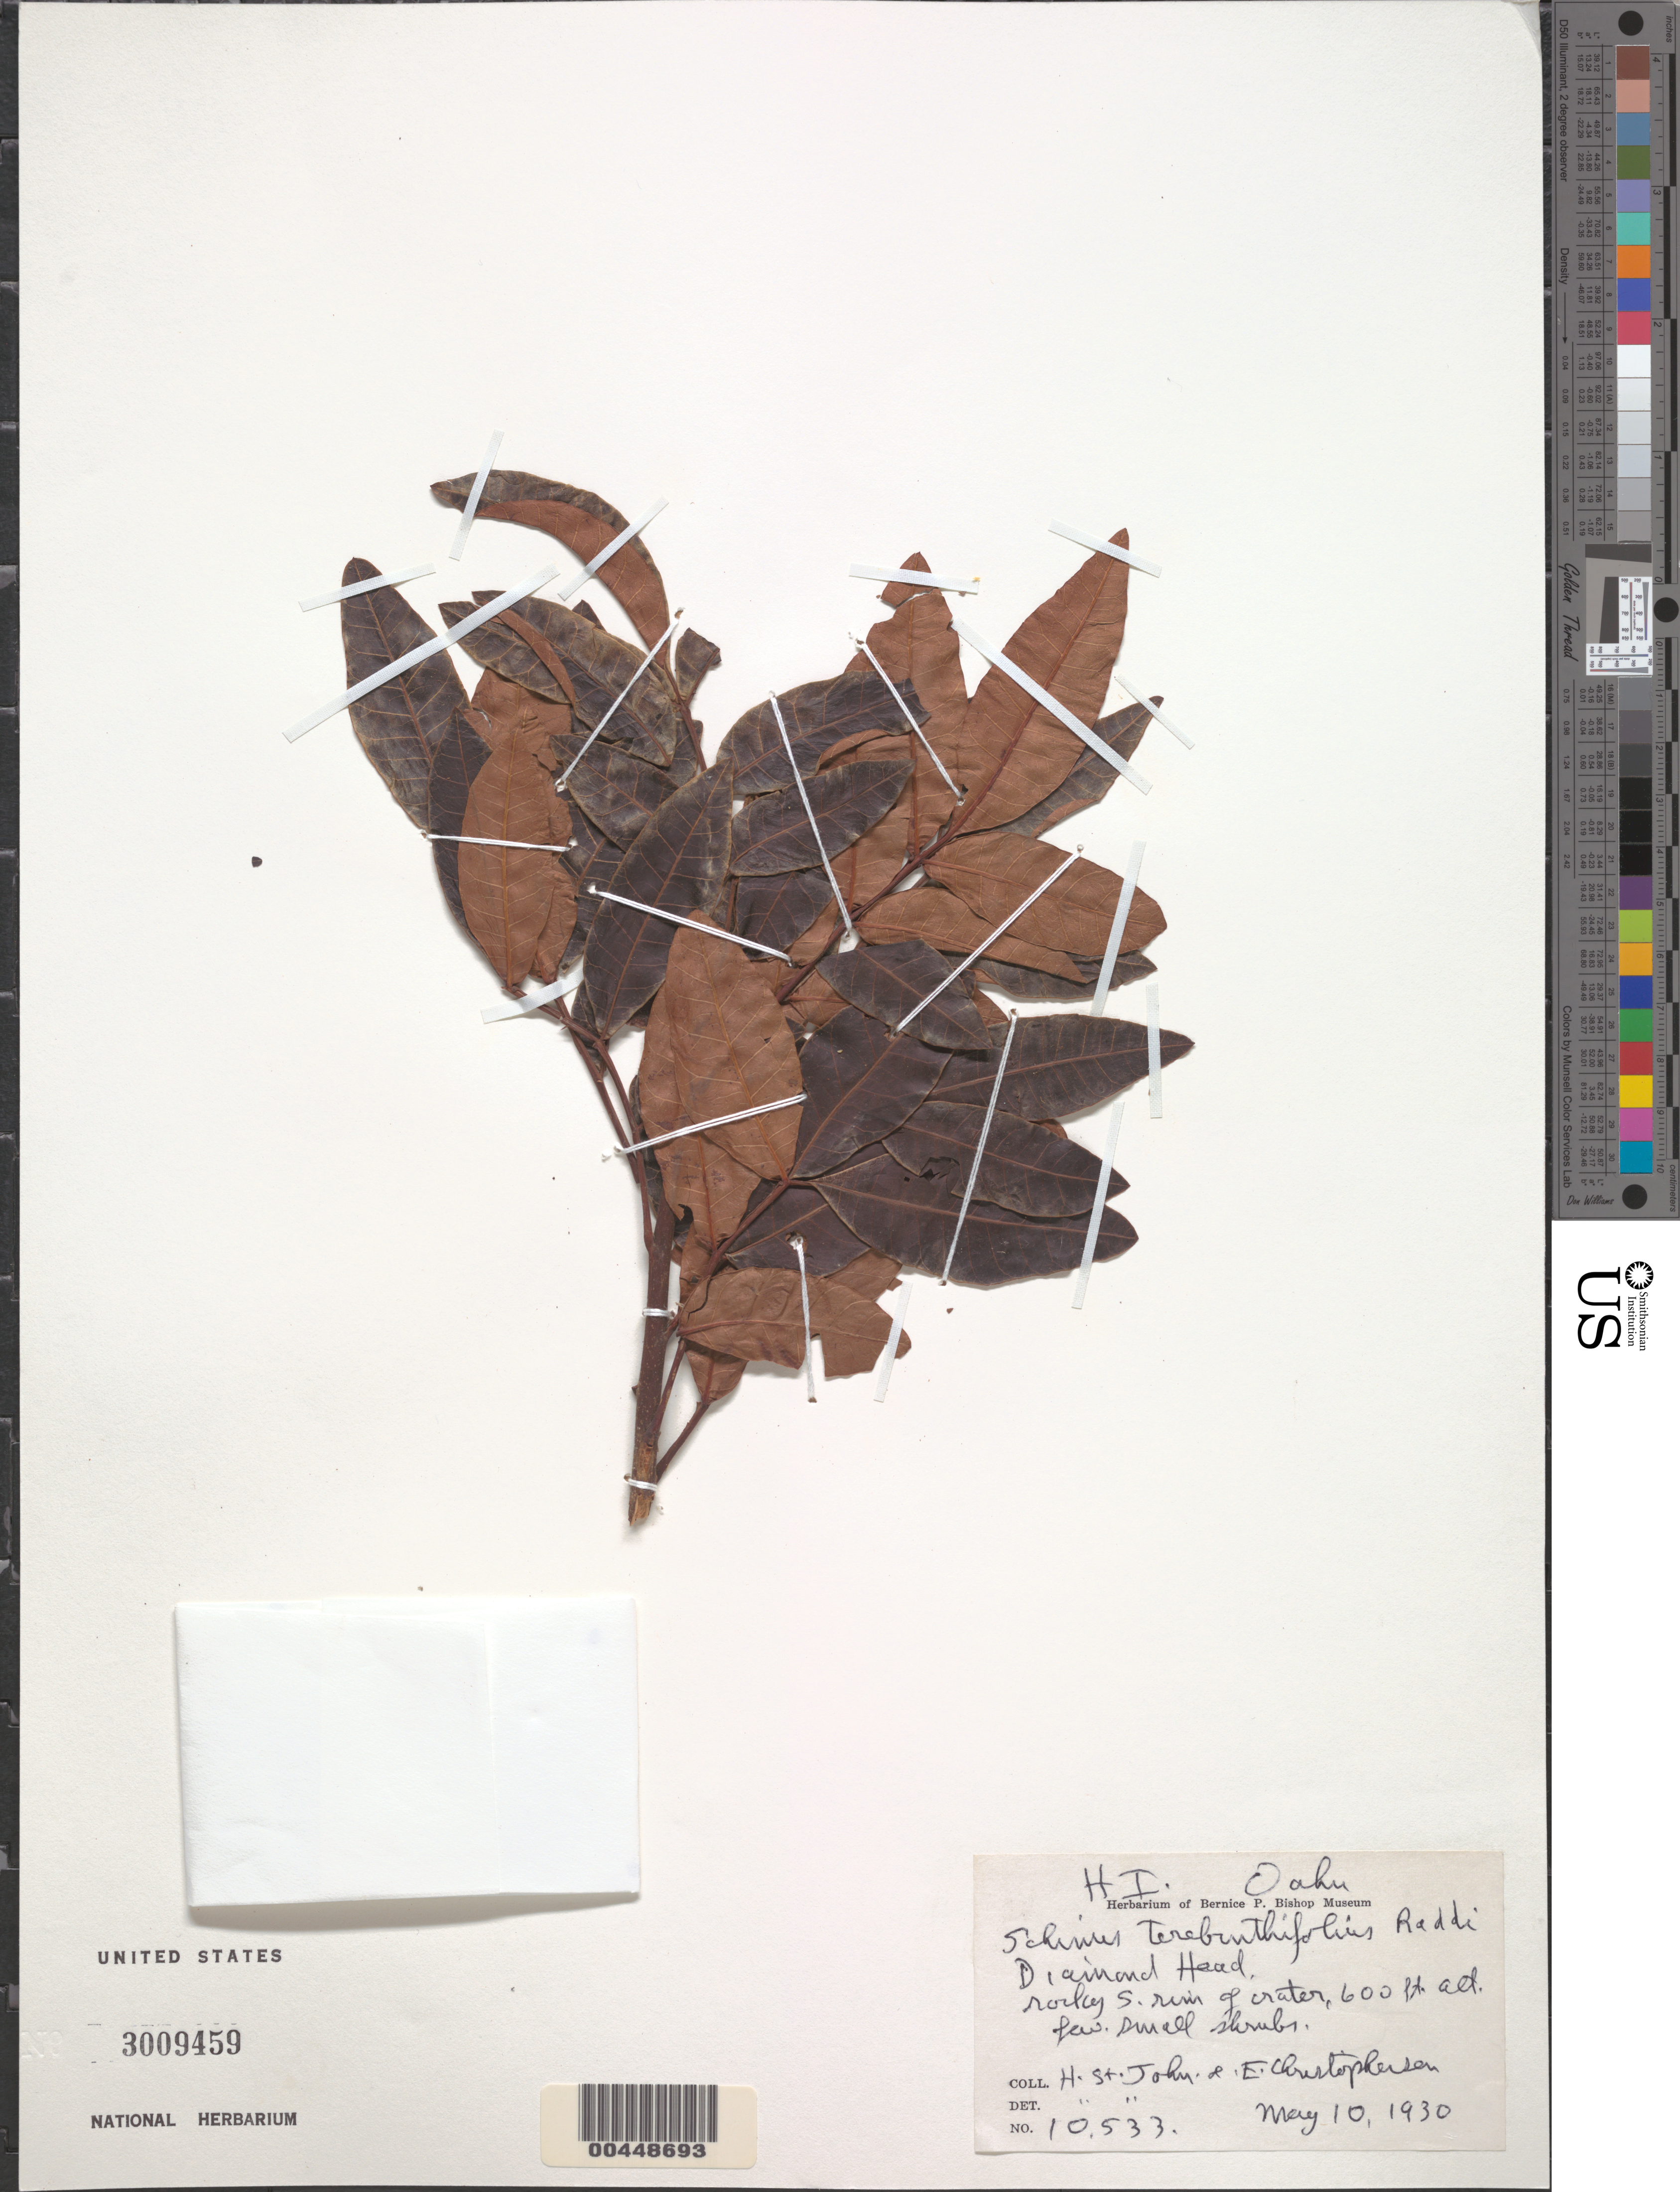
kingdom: Plantae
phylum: Tracheophyta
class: Magnoliopsida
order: Sapindales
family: Anacardiaceae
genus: Schinus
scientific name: Schinus terebinthifolia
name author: Raddi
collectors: H. St. John & E. Christophersen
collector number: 10533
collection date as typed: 10 May 1930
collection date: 1930-05-10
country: United States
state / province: Hawaii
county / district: Honolulu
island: Oahu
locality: Diamond Head, rockey S rim of crater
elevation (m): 183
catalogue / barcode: US 3009459